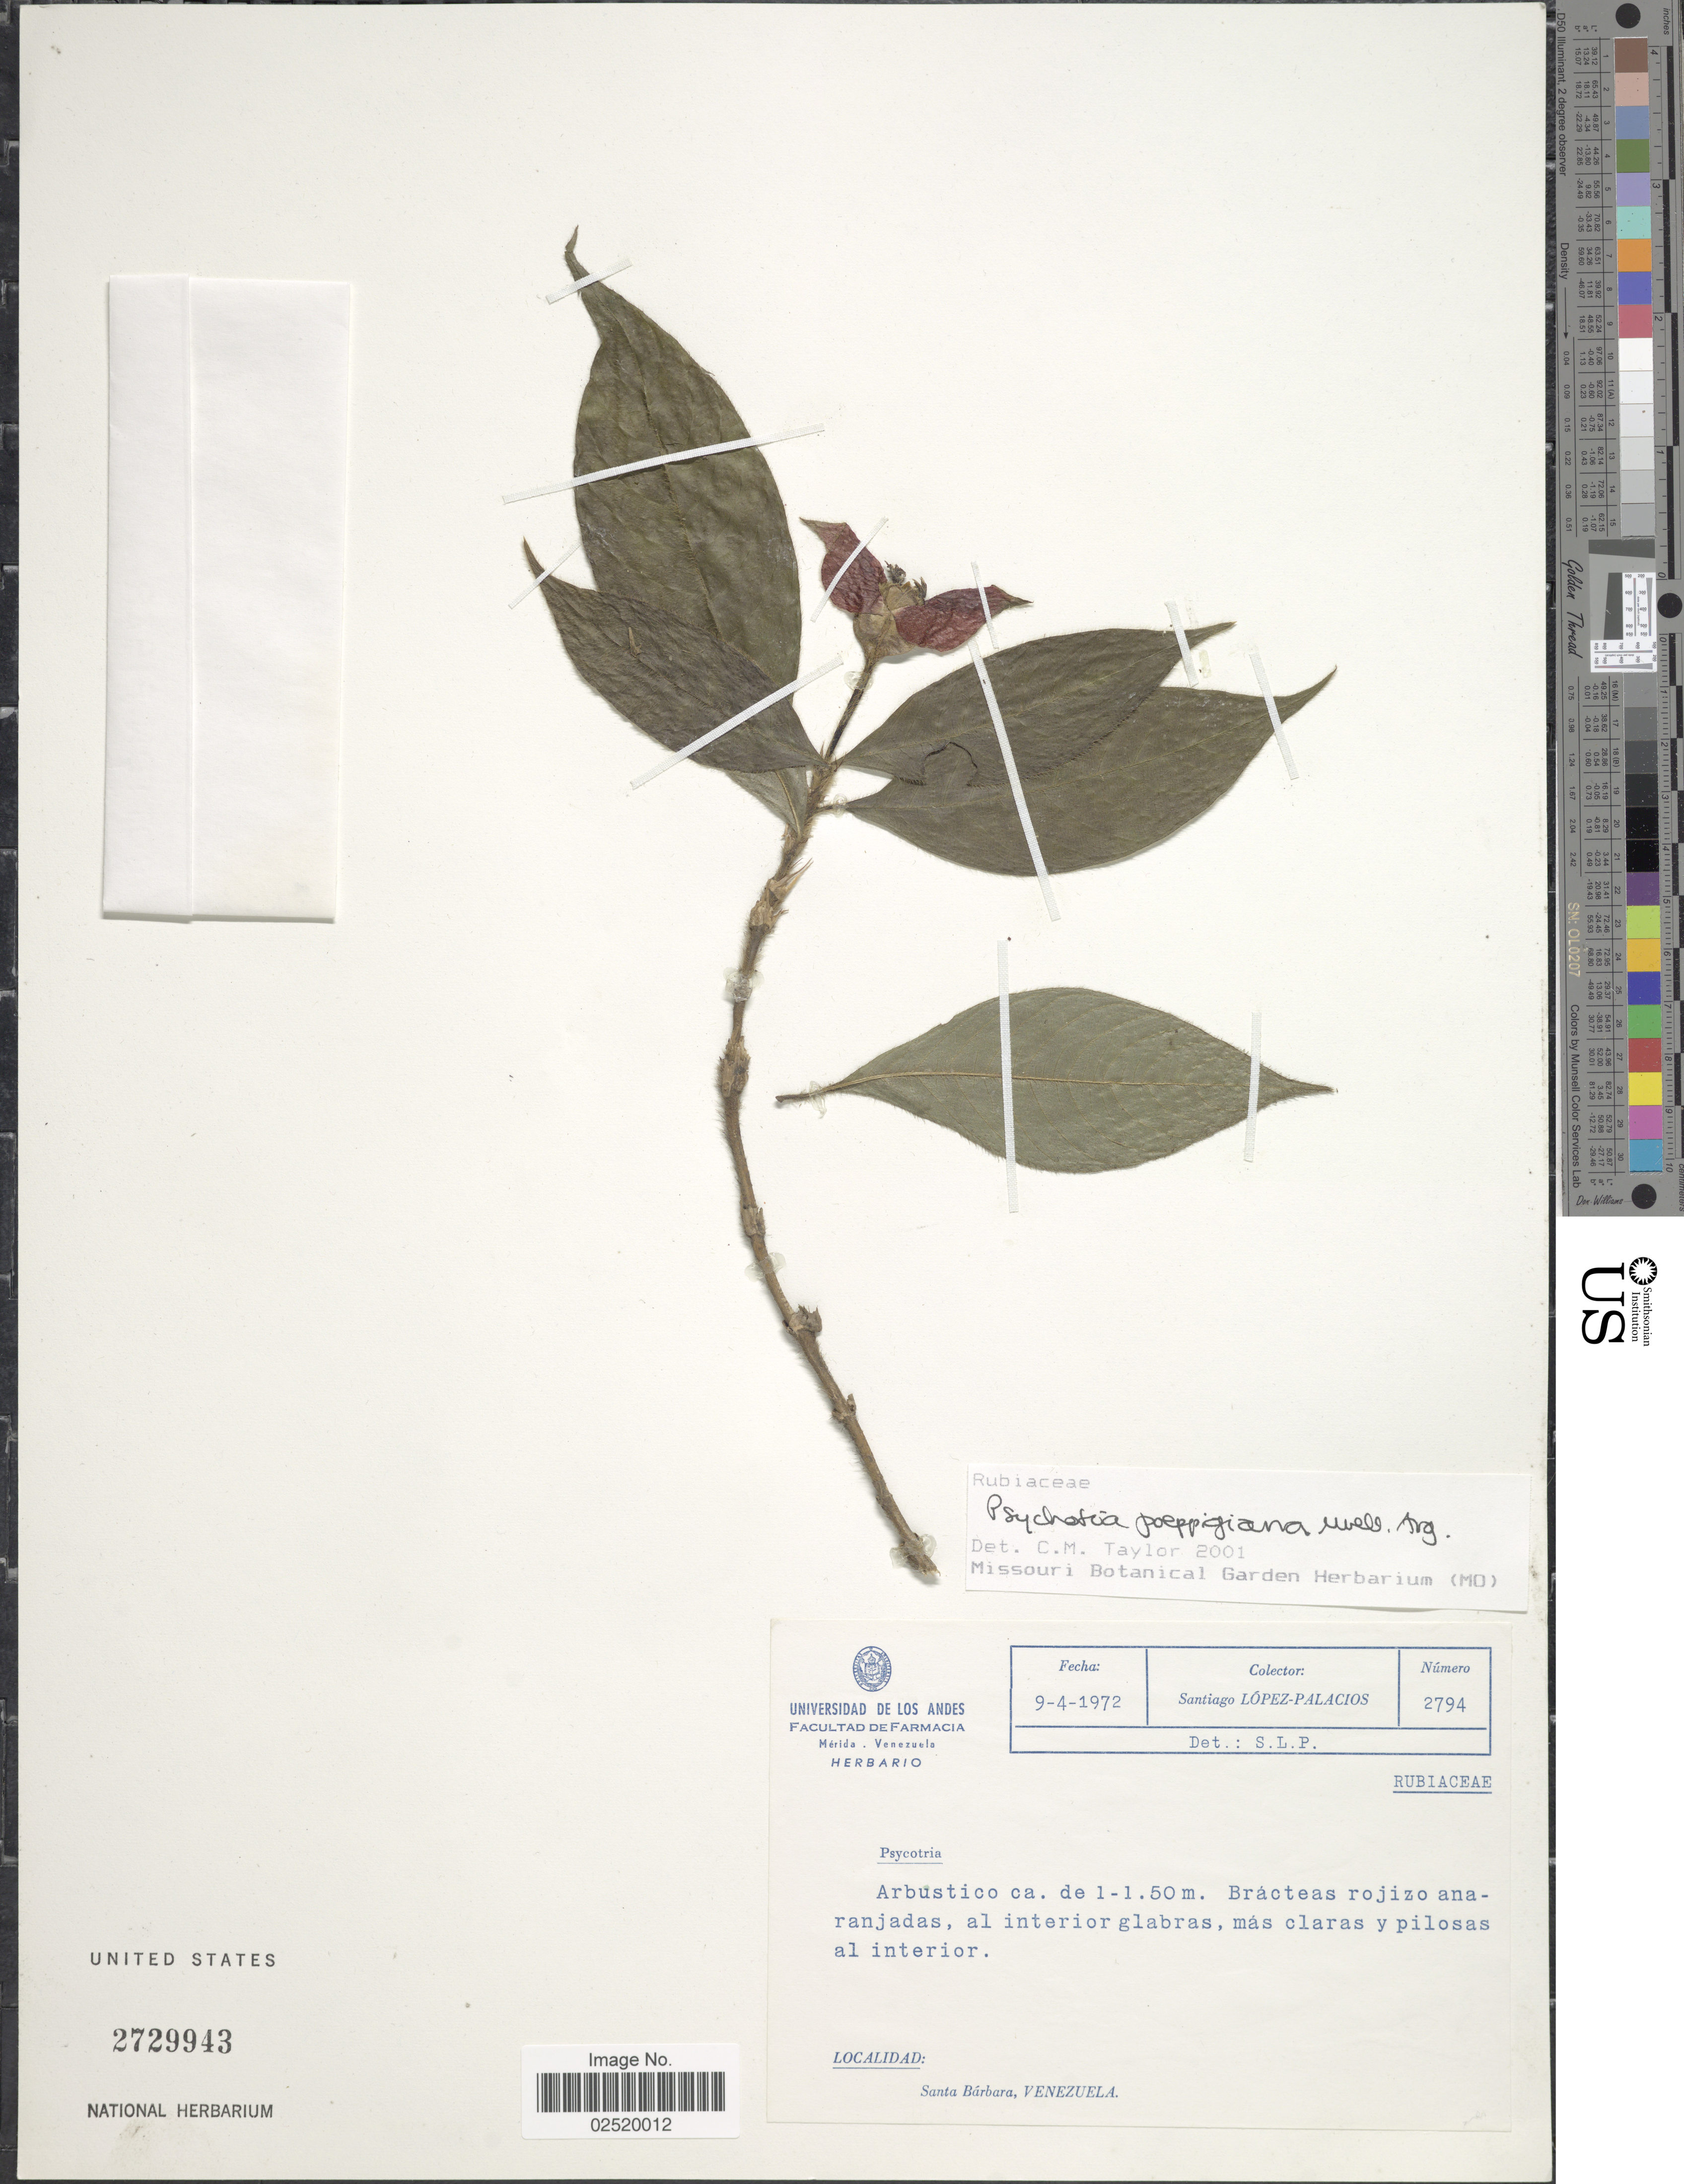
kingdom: Plantae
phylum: Tracheophyta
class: Magnoliopsida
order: Gentianales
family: Rubiaceae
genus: Psychotria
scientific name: Psychotria poeppigiana subsp. poeppigiana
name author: Müll. Arg.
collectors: S. López-Palacios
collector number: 2794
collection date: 1972-04-09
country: Venezuela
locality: Santa Barbara, Venezuela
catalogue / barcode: US 2729943